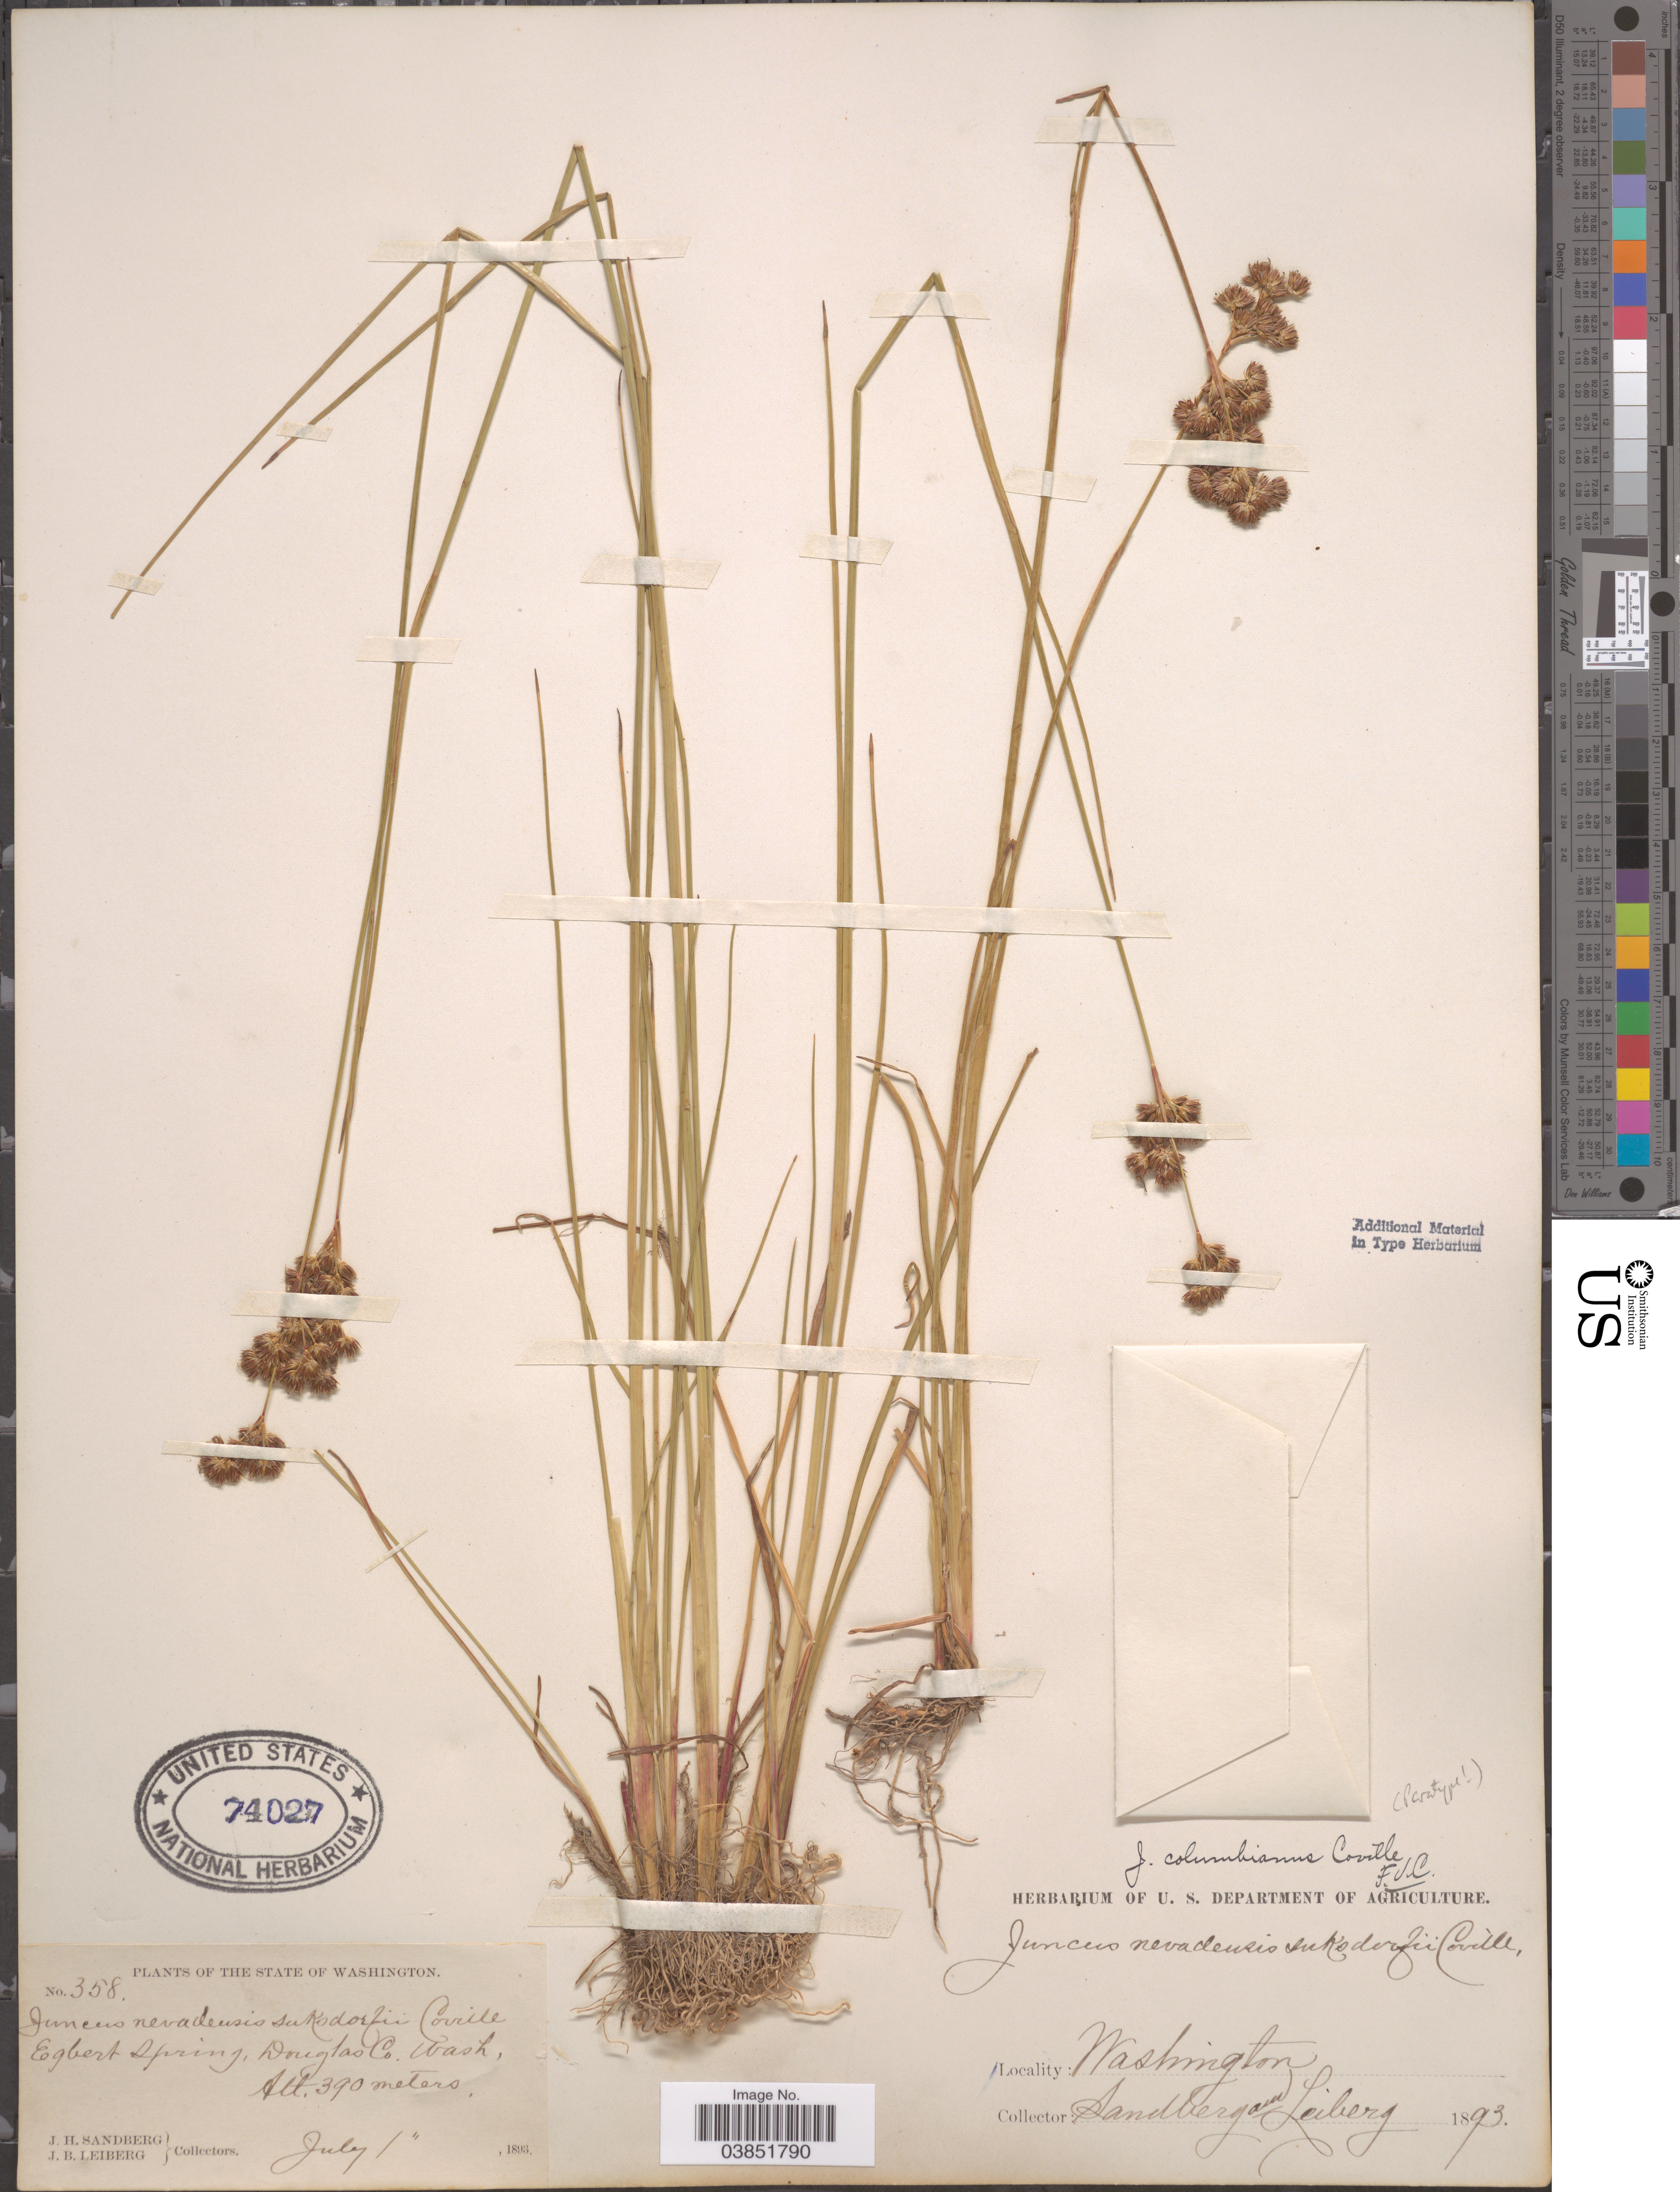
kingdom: Plantae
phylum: Tracheophyta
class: Liliopsida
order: Poales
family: Juncaceae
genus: Juncus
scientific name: Juncus columbianus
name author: Coville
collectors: J. H. Sandberg & J. B. Leiberg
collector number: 358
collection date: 1893-07-01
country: United States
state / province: Washington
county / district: Douglas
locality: Egbert Spring, Douglas Co.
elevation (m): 390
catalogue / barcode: US 74027